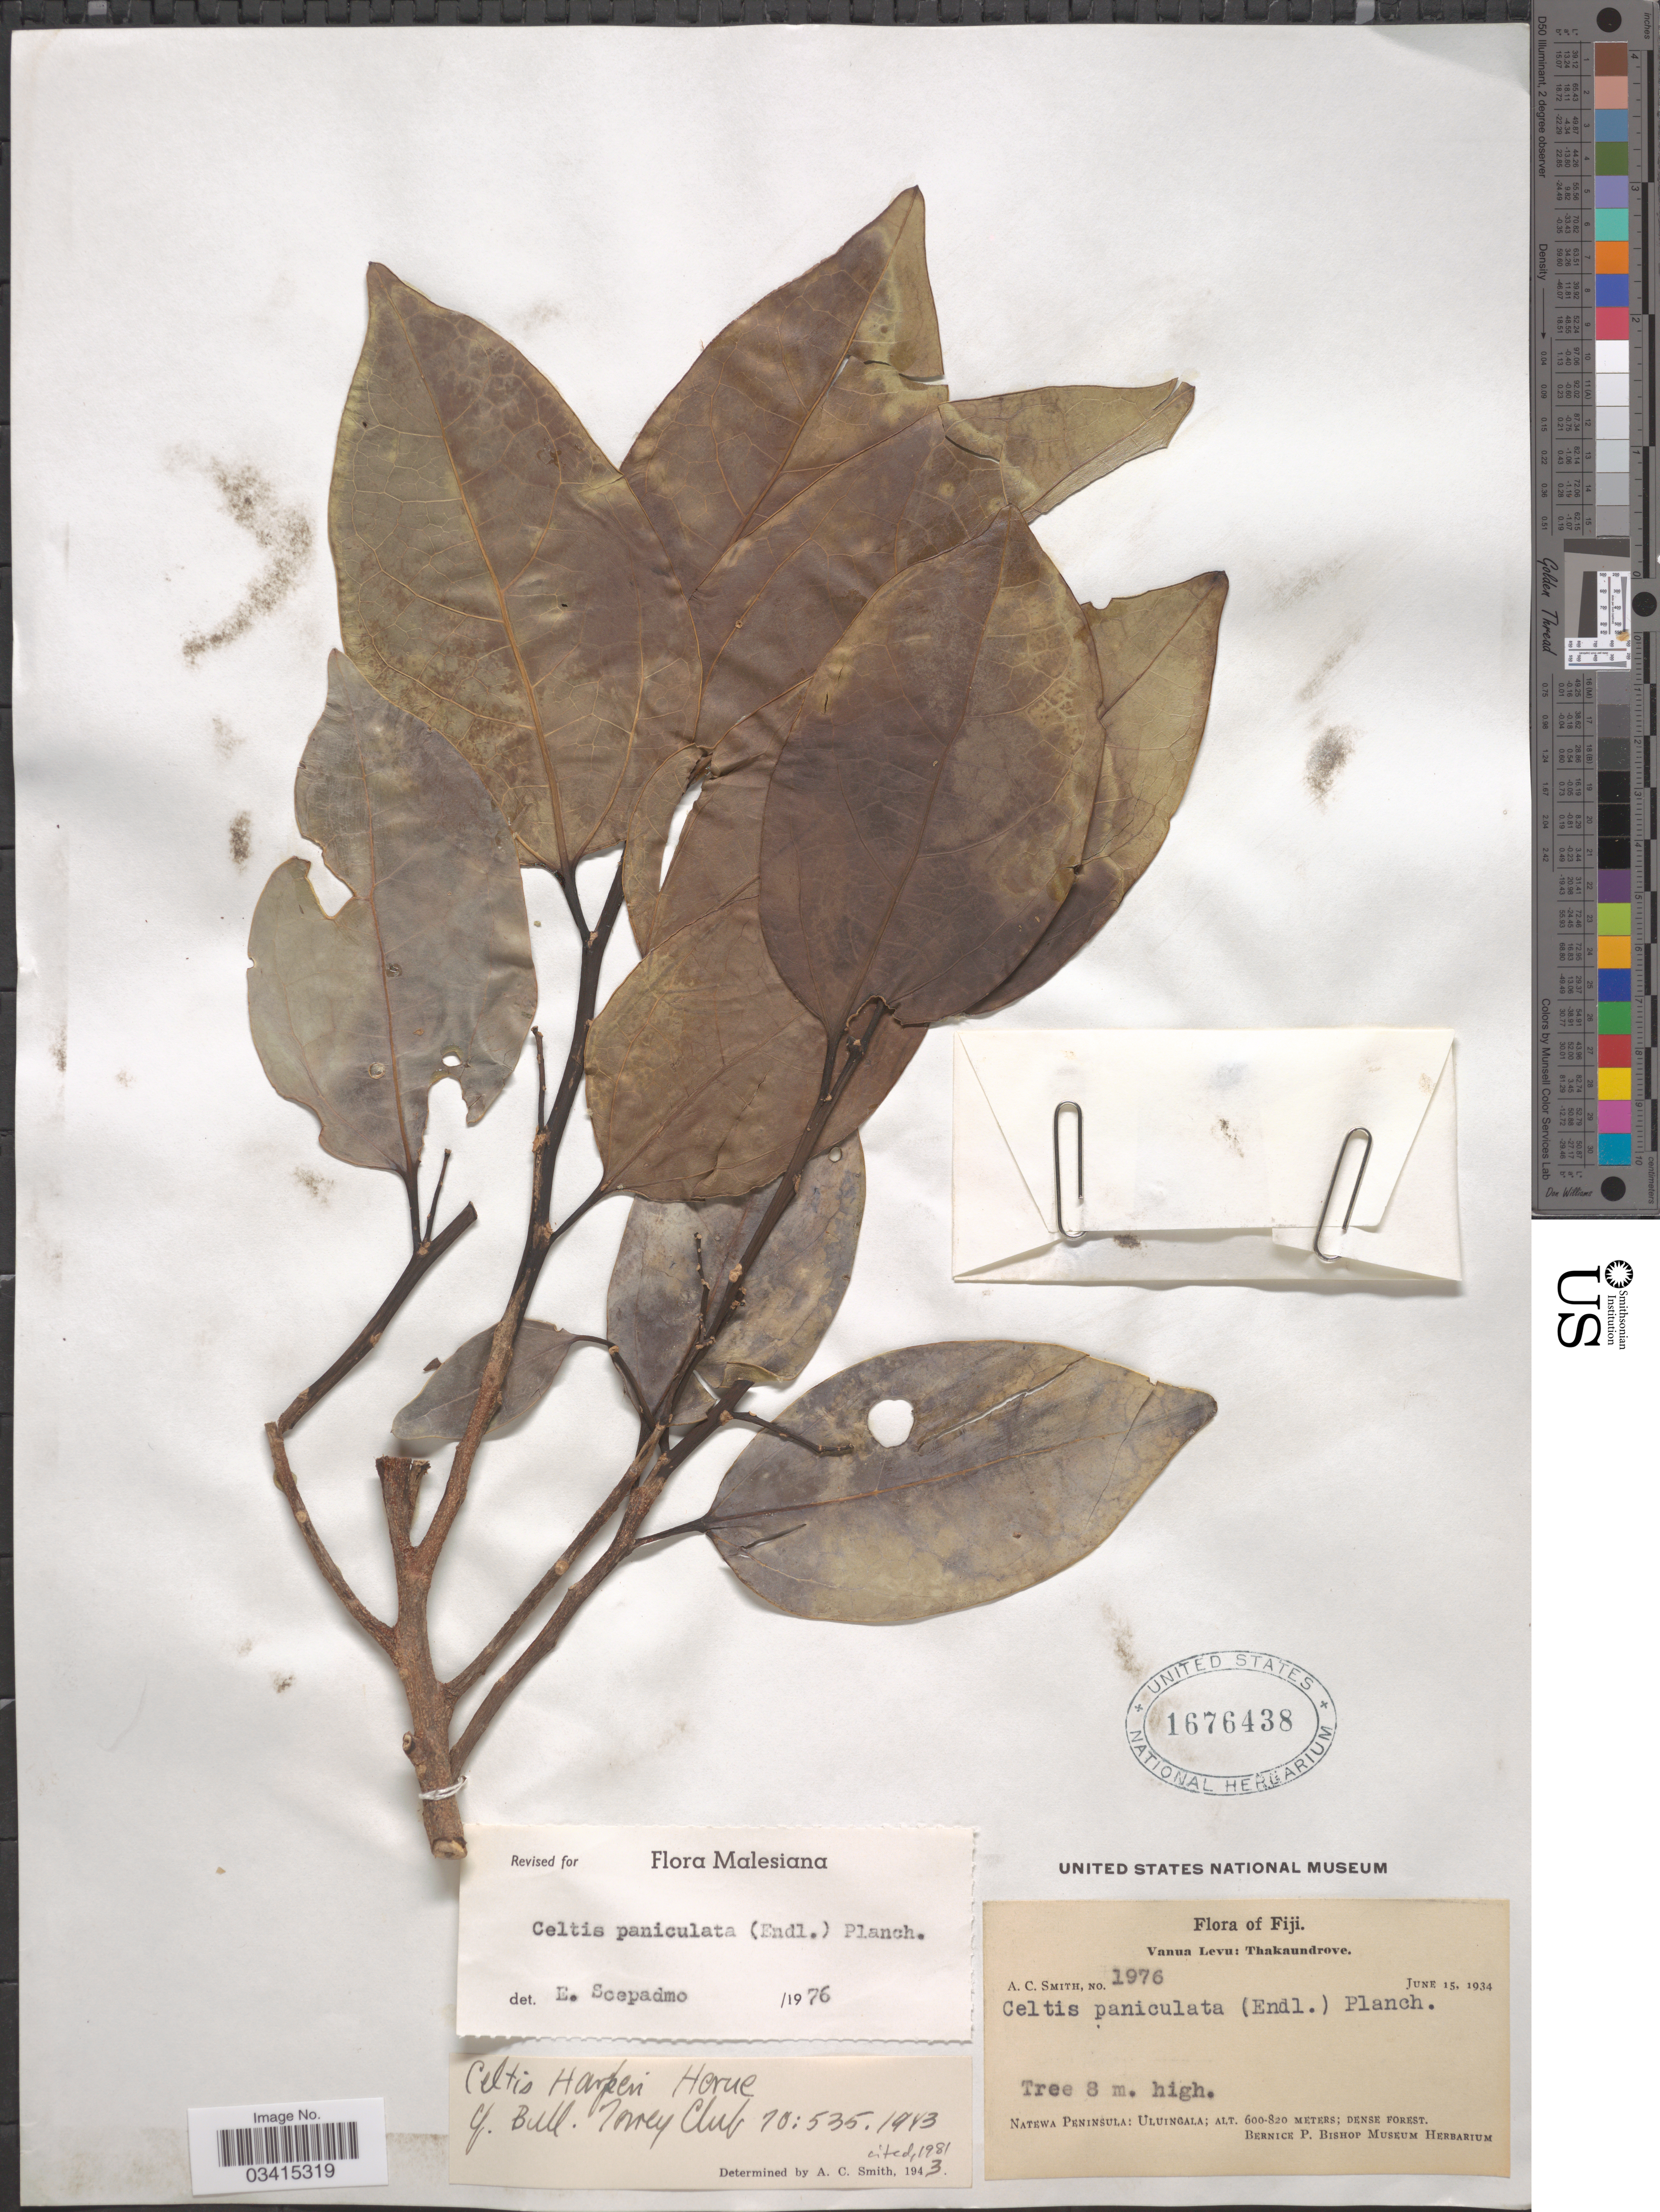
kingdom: Plantae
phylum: Tracheophyta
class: Magnoliopsida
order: Rosales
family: Cannabaceae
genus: Celtis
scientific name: Celtis harperi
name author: Horne ex Baker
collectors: A. C. Smith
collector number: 1976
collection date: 1934-06-15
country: Fiji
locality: Vanua Levu: Thakaundrove. Natewa Peninsula: Uluingala.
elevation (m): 600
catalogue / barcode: US 1676438